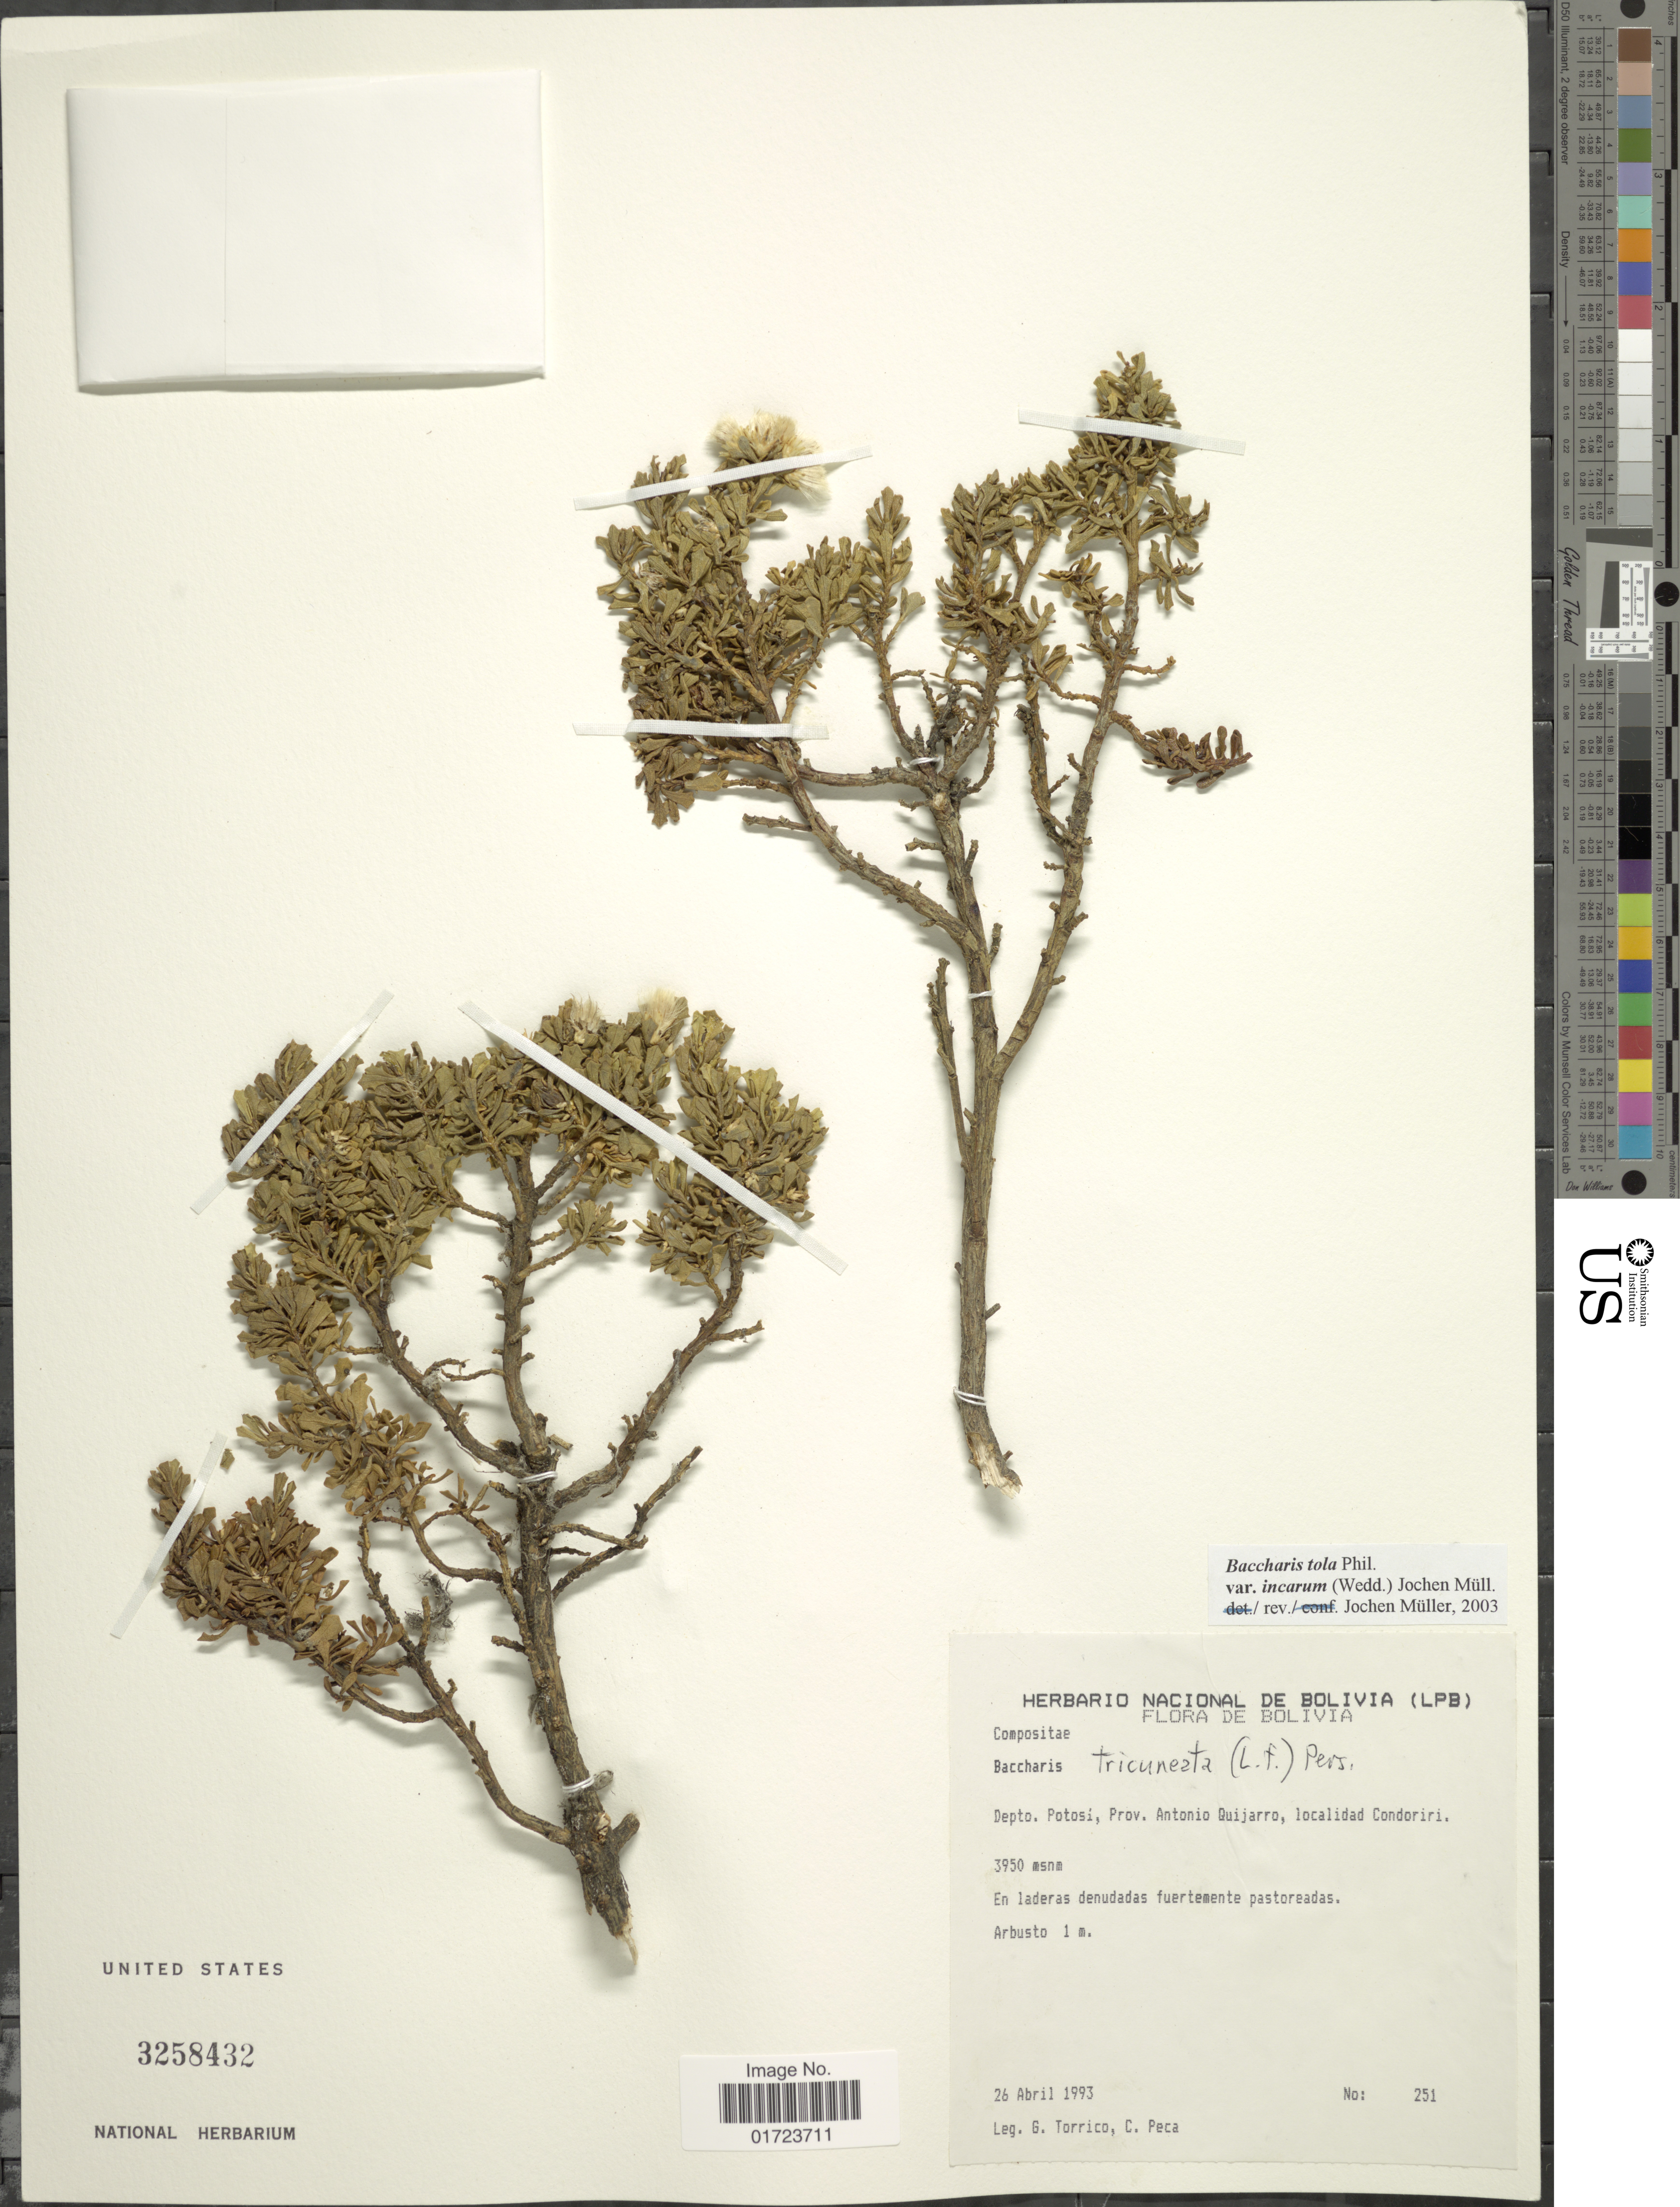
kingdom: Plantae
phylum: Tracheophyta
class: Magnoliopsida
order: Asterales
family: Asteraceae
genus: Baccharis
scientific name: Baccharis tola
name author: Phil.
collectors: G. Torrico & C. Peca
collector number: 251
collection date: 1993-04-26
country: Bolivia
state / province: Potosi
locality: Depto. Potosi, Prov. Antonio Quijarro, Localidad Condoriri.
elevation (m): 3950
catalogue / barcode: US 3258432